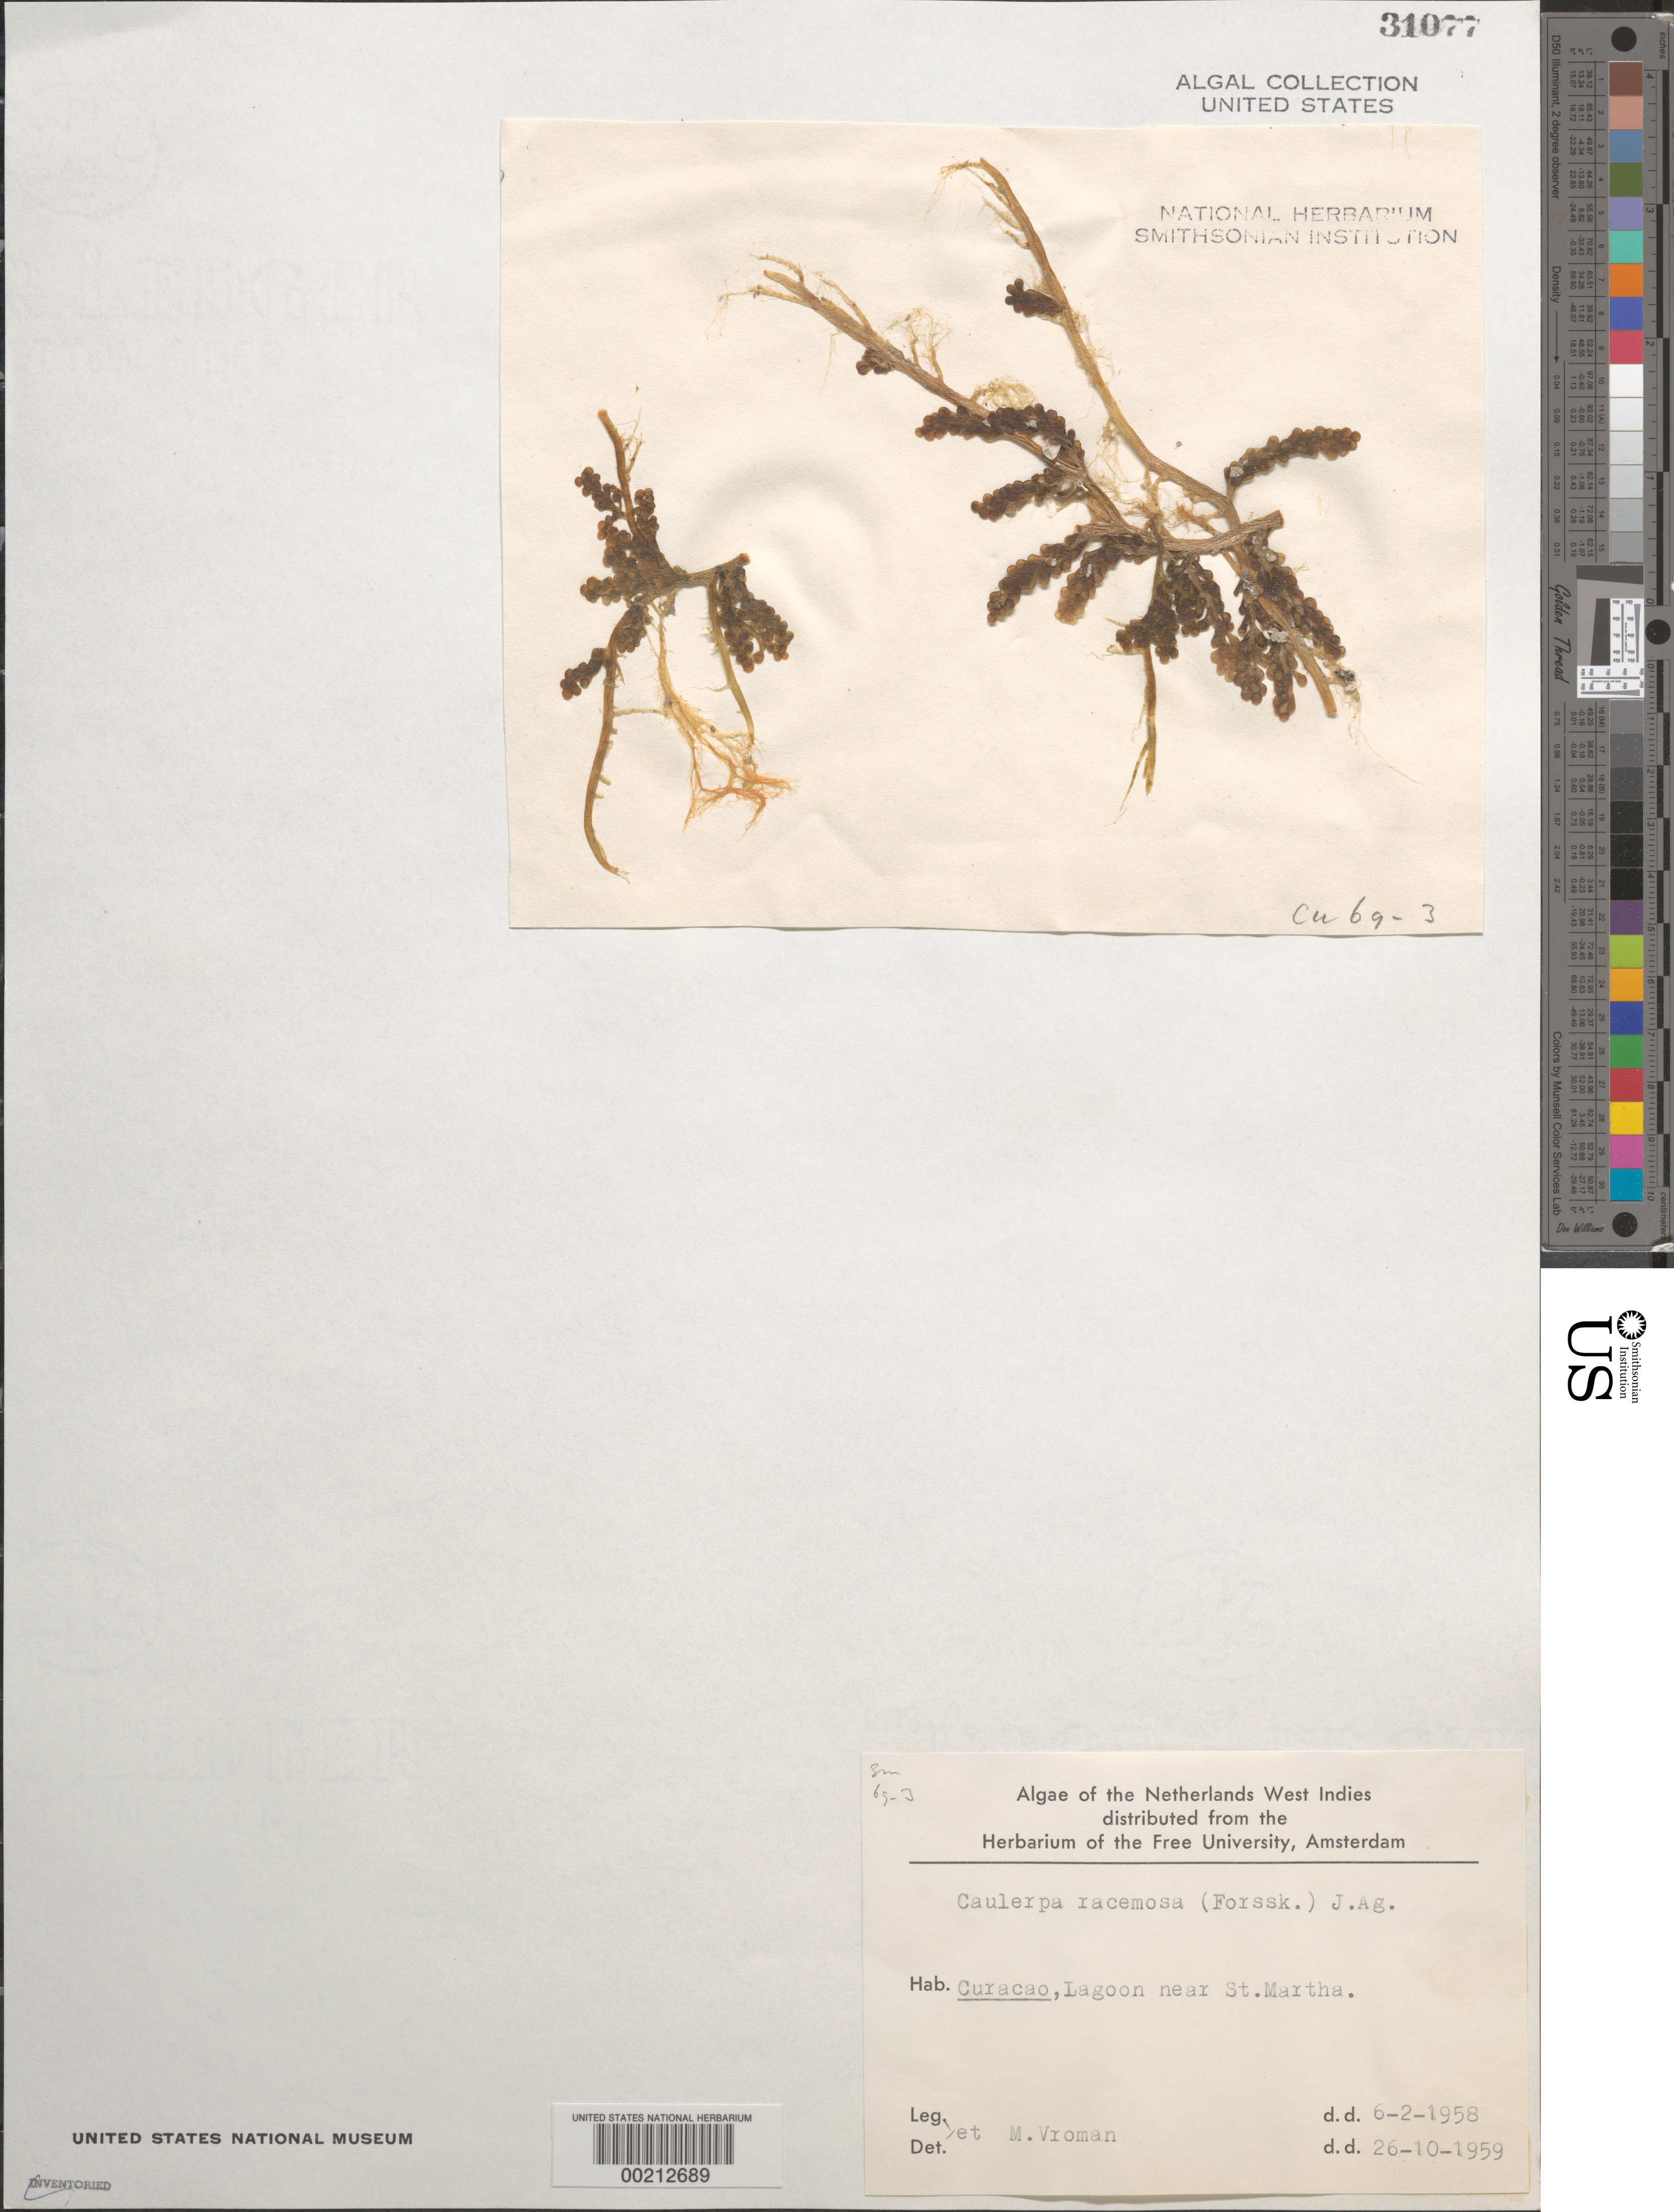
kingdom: Plantae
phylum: Chlorophyta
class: Ulvophyceae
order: Bryopsidales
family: Caulerpaceae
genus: Caulerpa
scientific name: Caulerpa racemosa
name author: (Forssk.) J. Agardh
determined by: Vroman, M.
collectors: M. Vroman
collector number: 69-3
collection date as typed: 06 Feb 1958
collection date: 1958-02-06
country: Curaçao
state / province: ABC Islands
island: Curaçao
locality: Lagoon near St. Martha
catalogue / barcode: US 31077